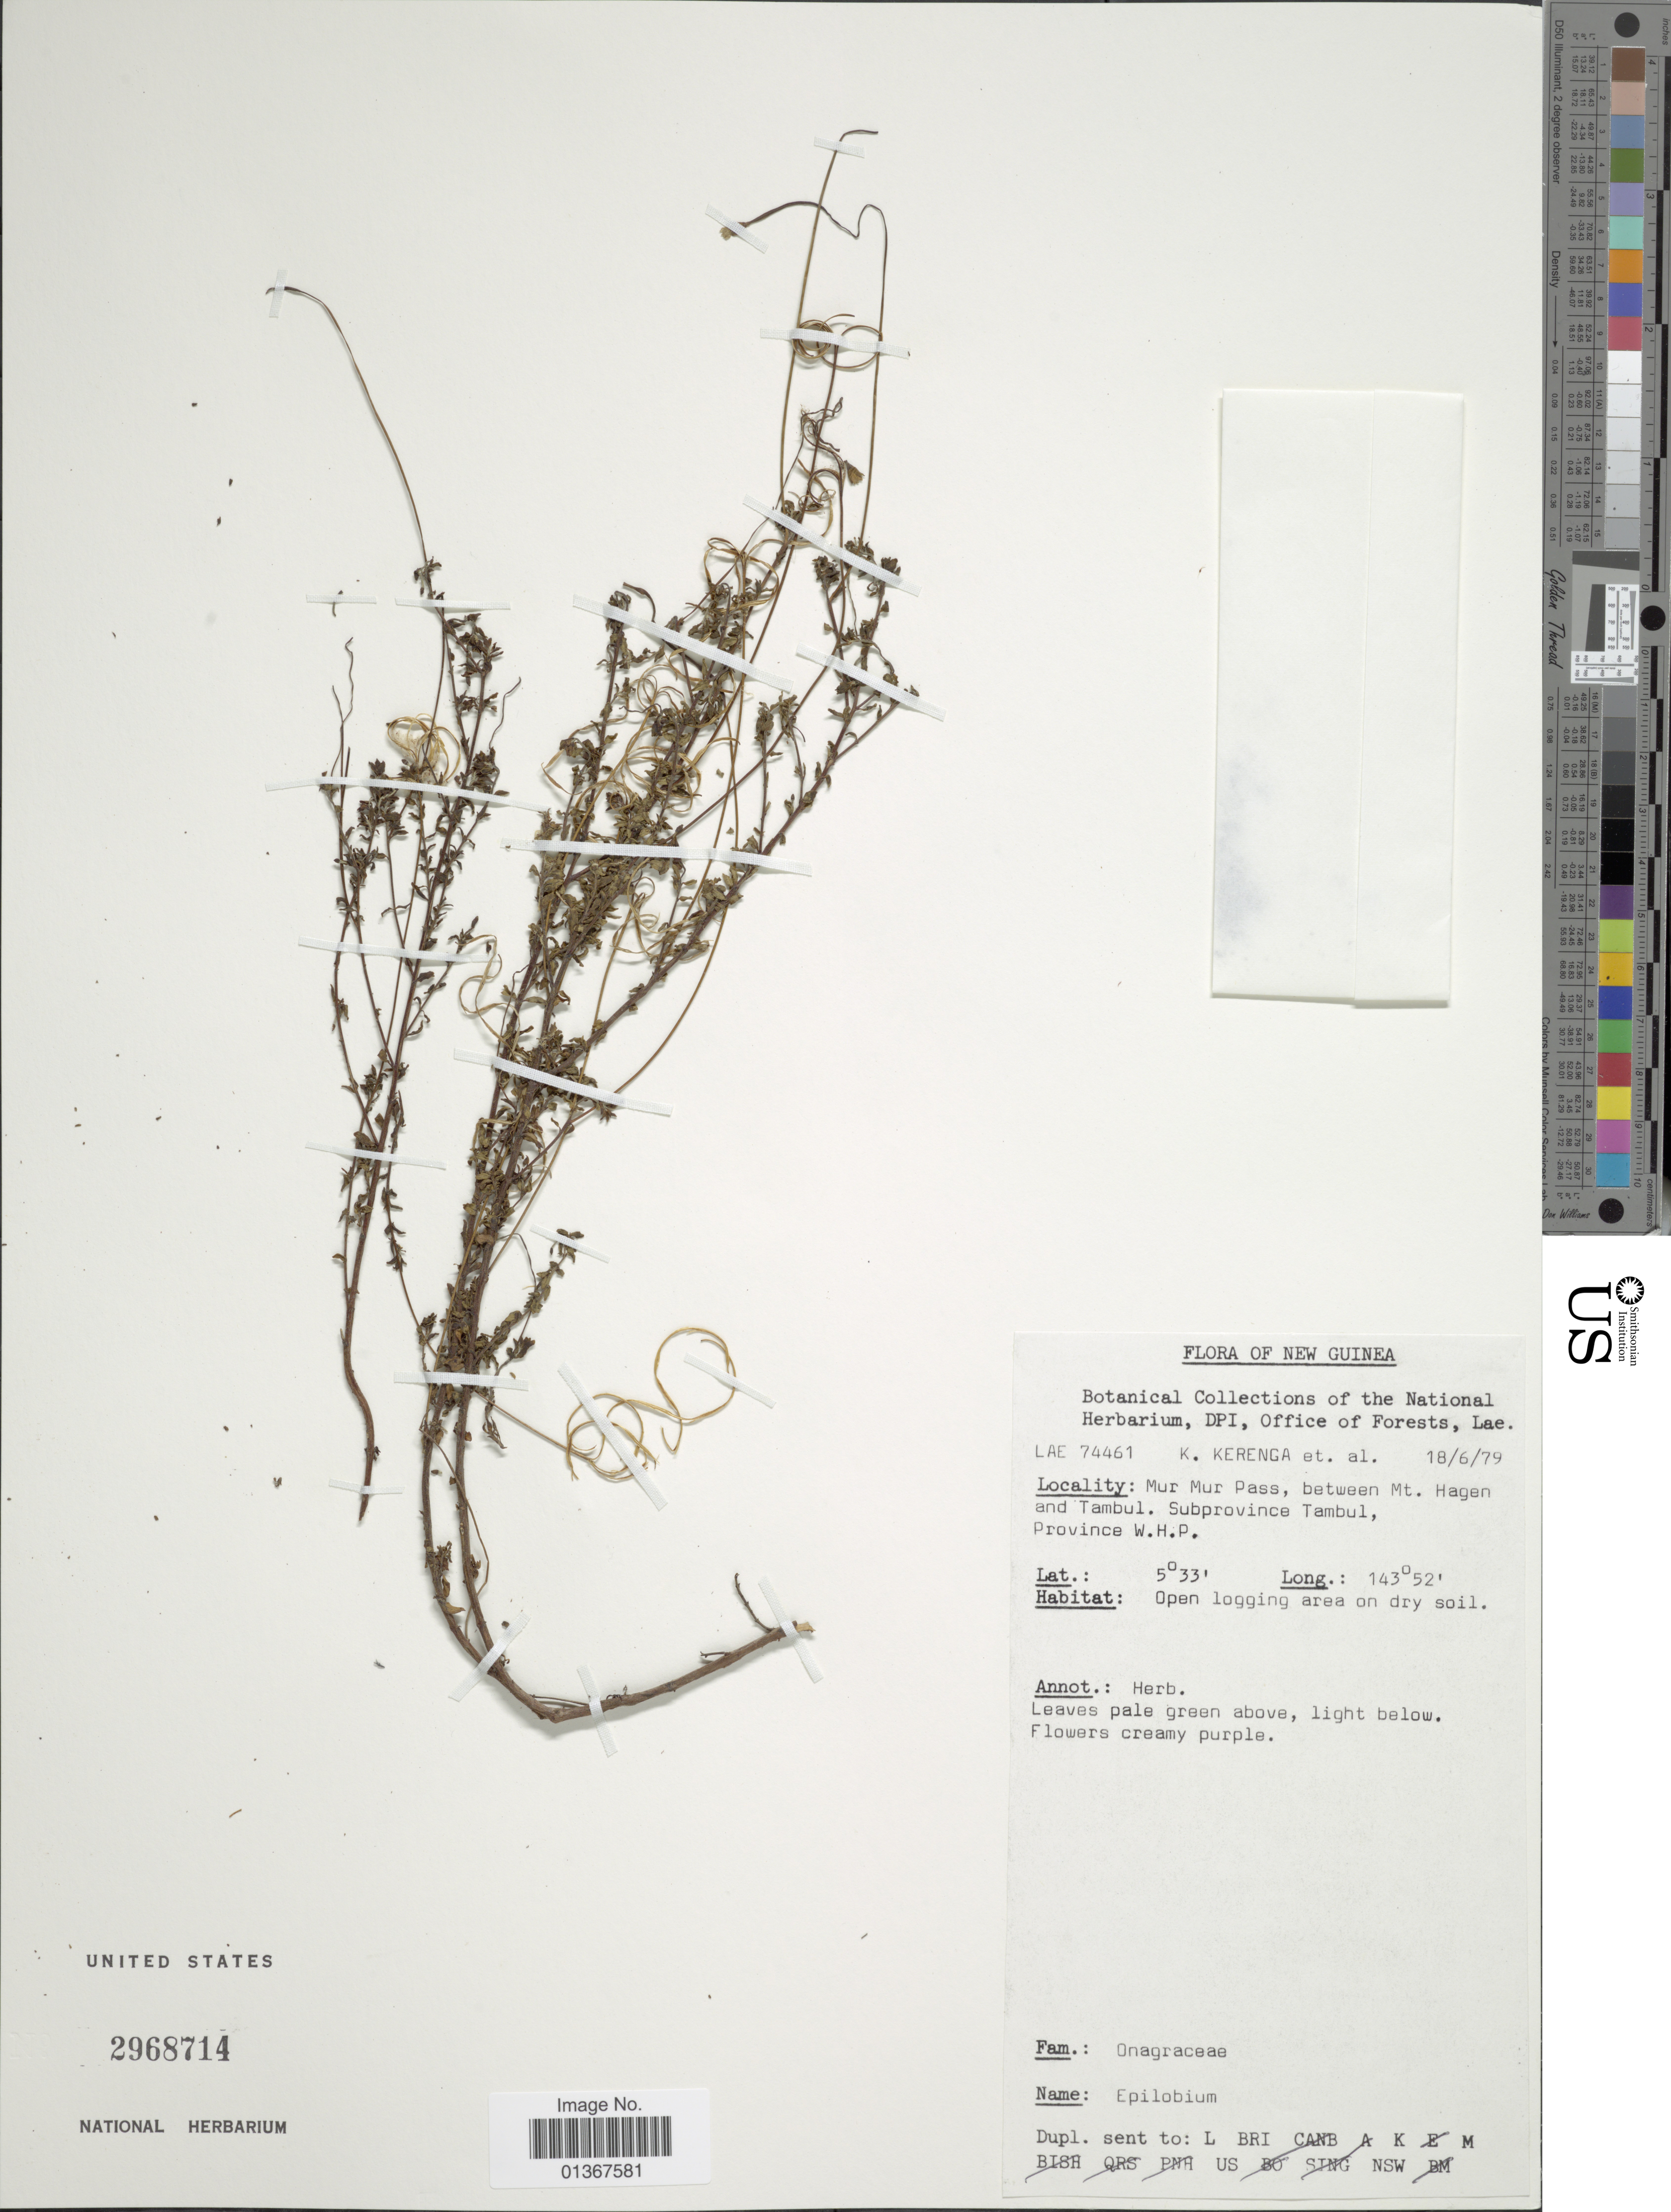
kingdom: Plantae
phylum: Tracheophyta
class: Magnoliopsida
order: Myrtales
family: Onagraceae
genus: Epilobium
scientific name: Epilobium sp.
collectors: K. Kerenga & et al.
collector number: LAE 74461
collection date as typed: Transcribed d/m/y: 18/6/79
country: Papua New Guinea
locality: Mur Mur Pass, between Mt. Hagen and Tambul. Subprovince Tambul, Province W.H.P.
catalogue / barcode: US 2968714